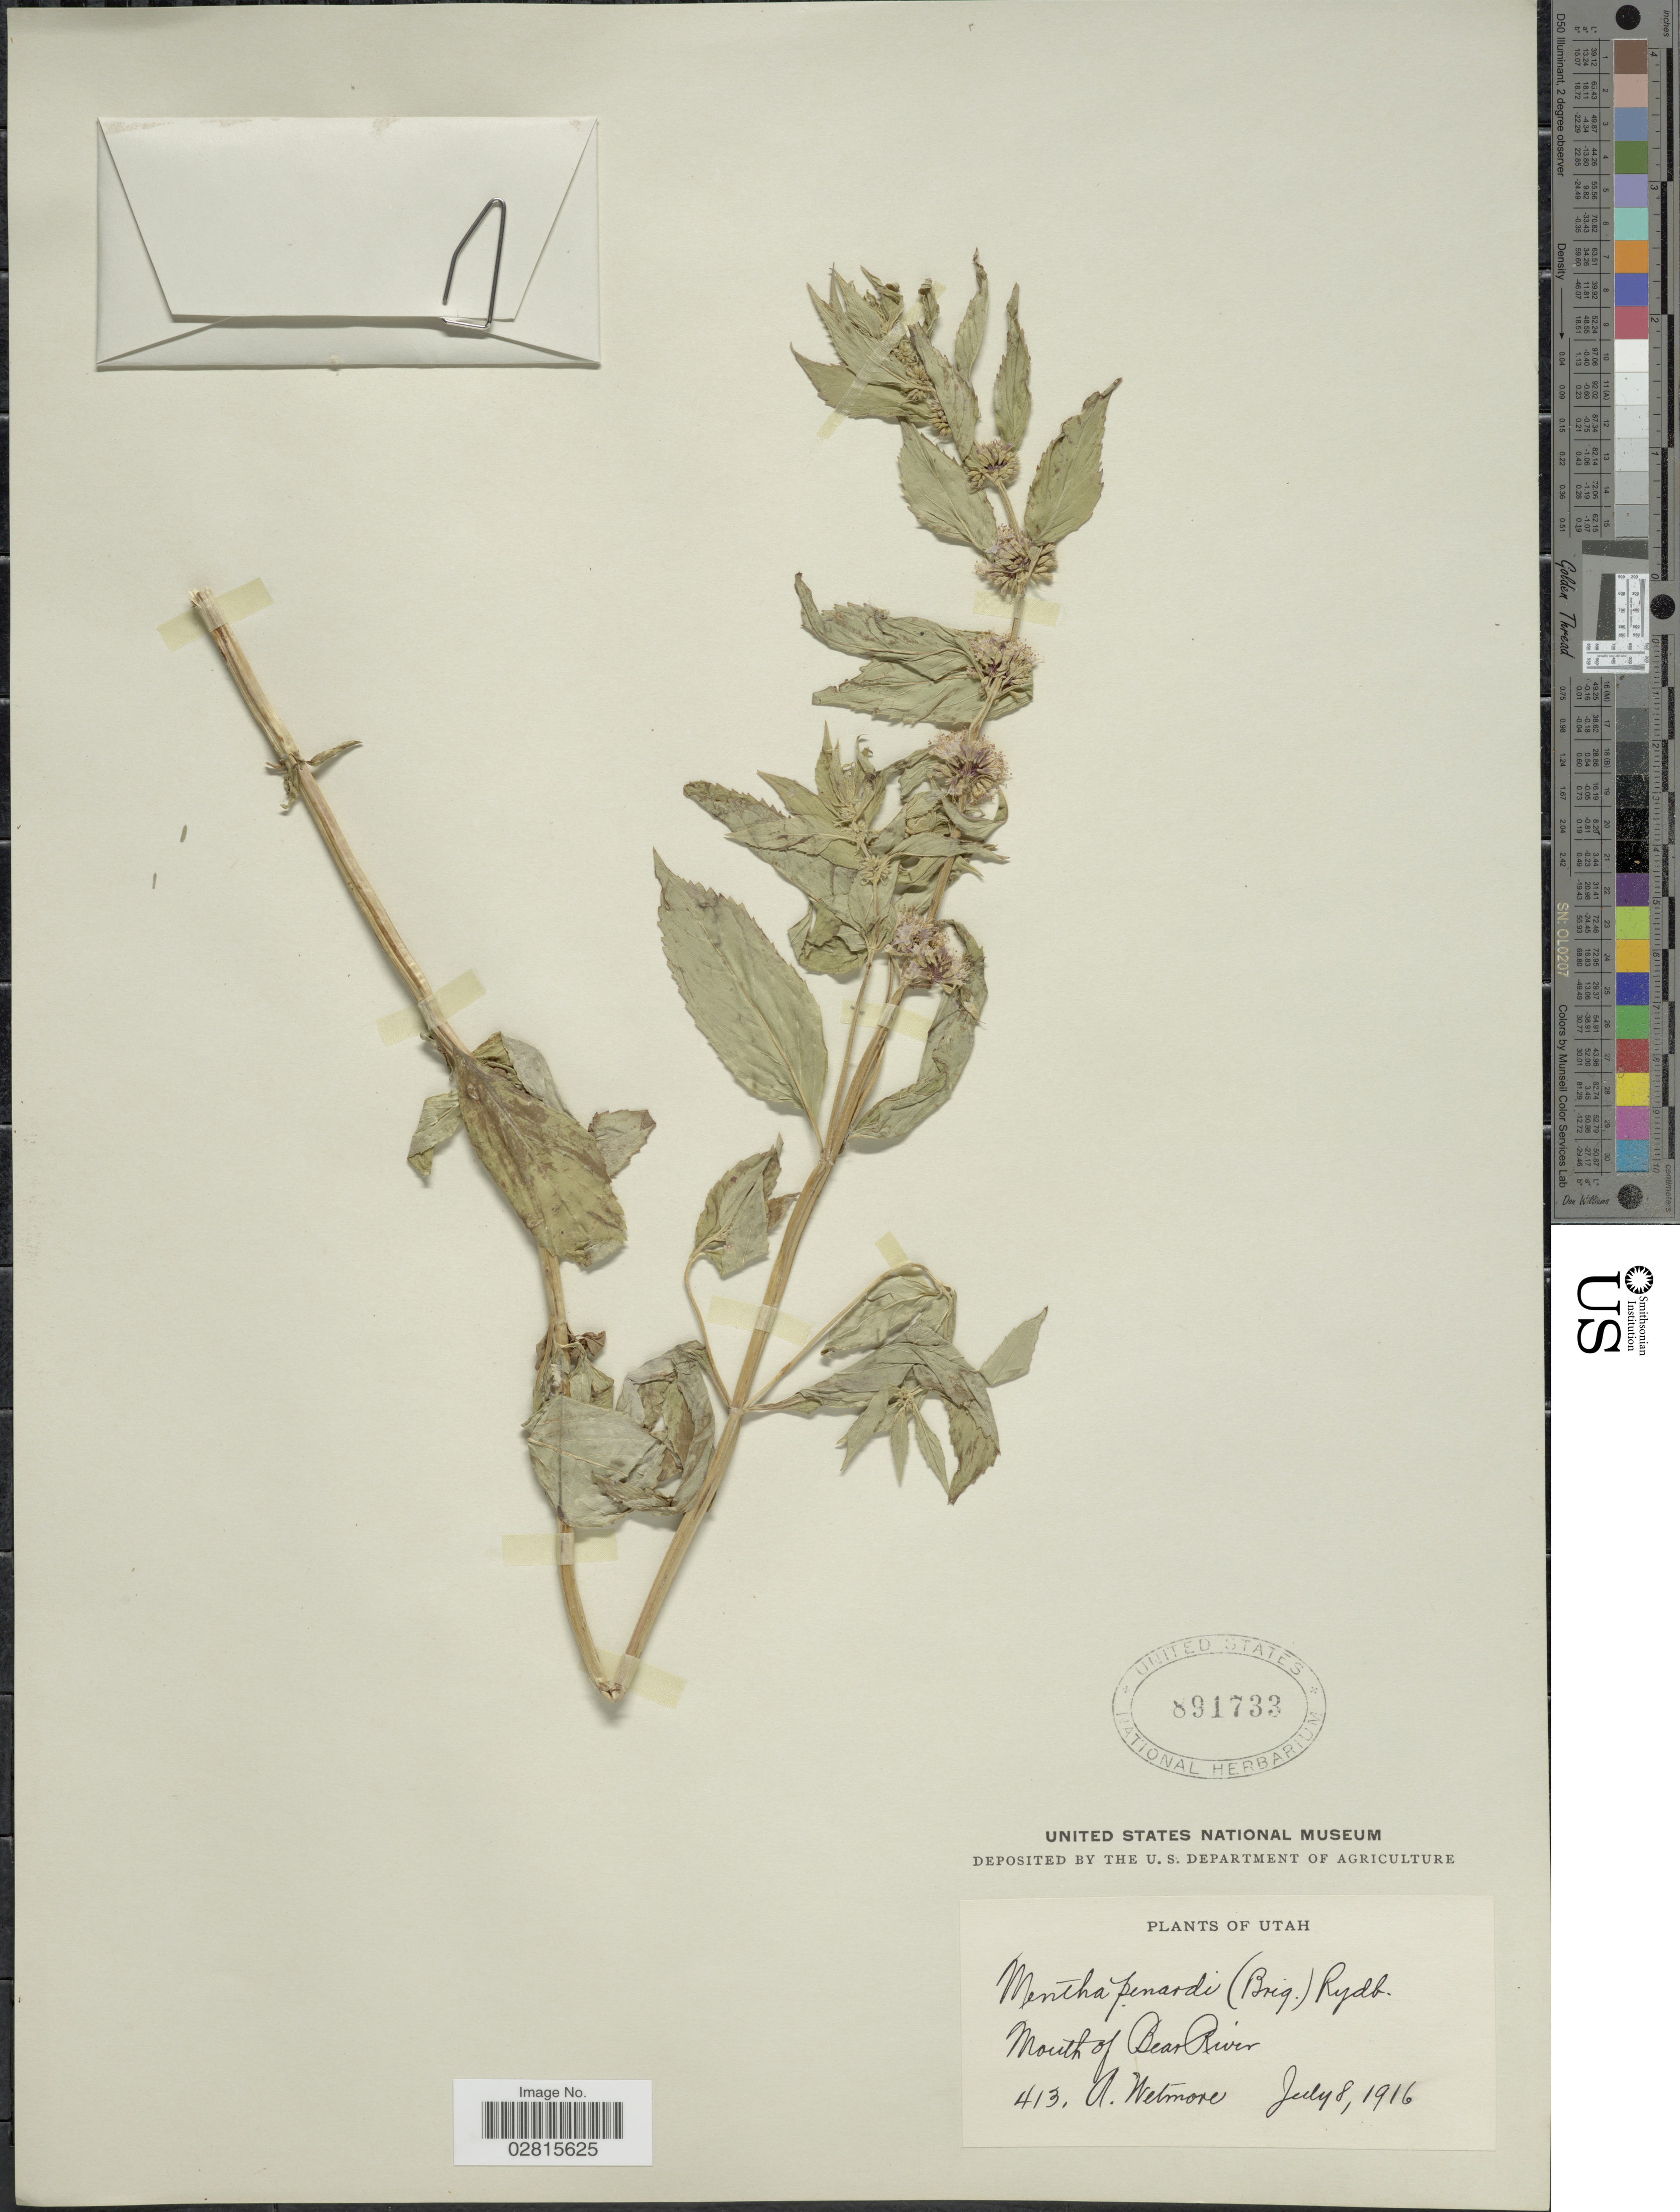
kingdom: Plantae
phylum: Tracheophyta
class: Magnoliopsida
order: Lamiales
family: Lamiaceae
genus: Mentha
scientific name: Mentha penardii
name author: (Briq.) Rydb.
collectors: A. Wetmore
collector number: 413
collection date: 1916-07-08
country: United States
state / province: Utah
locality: Mouth of Bear River.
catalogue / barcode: US 891733